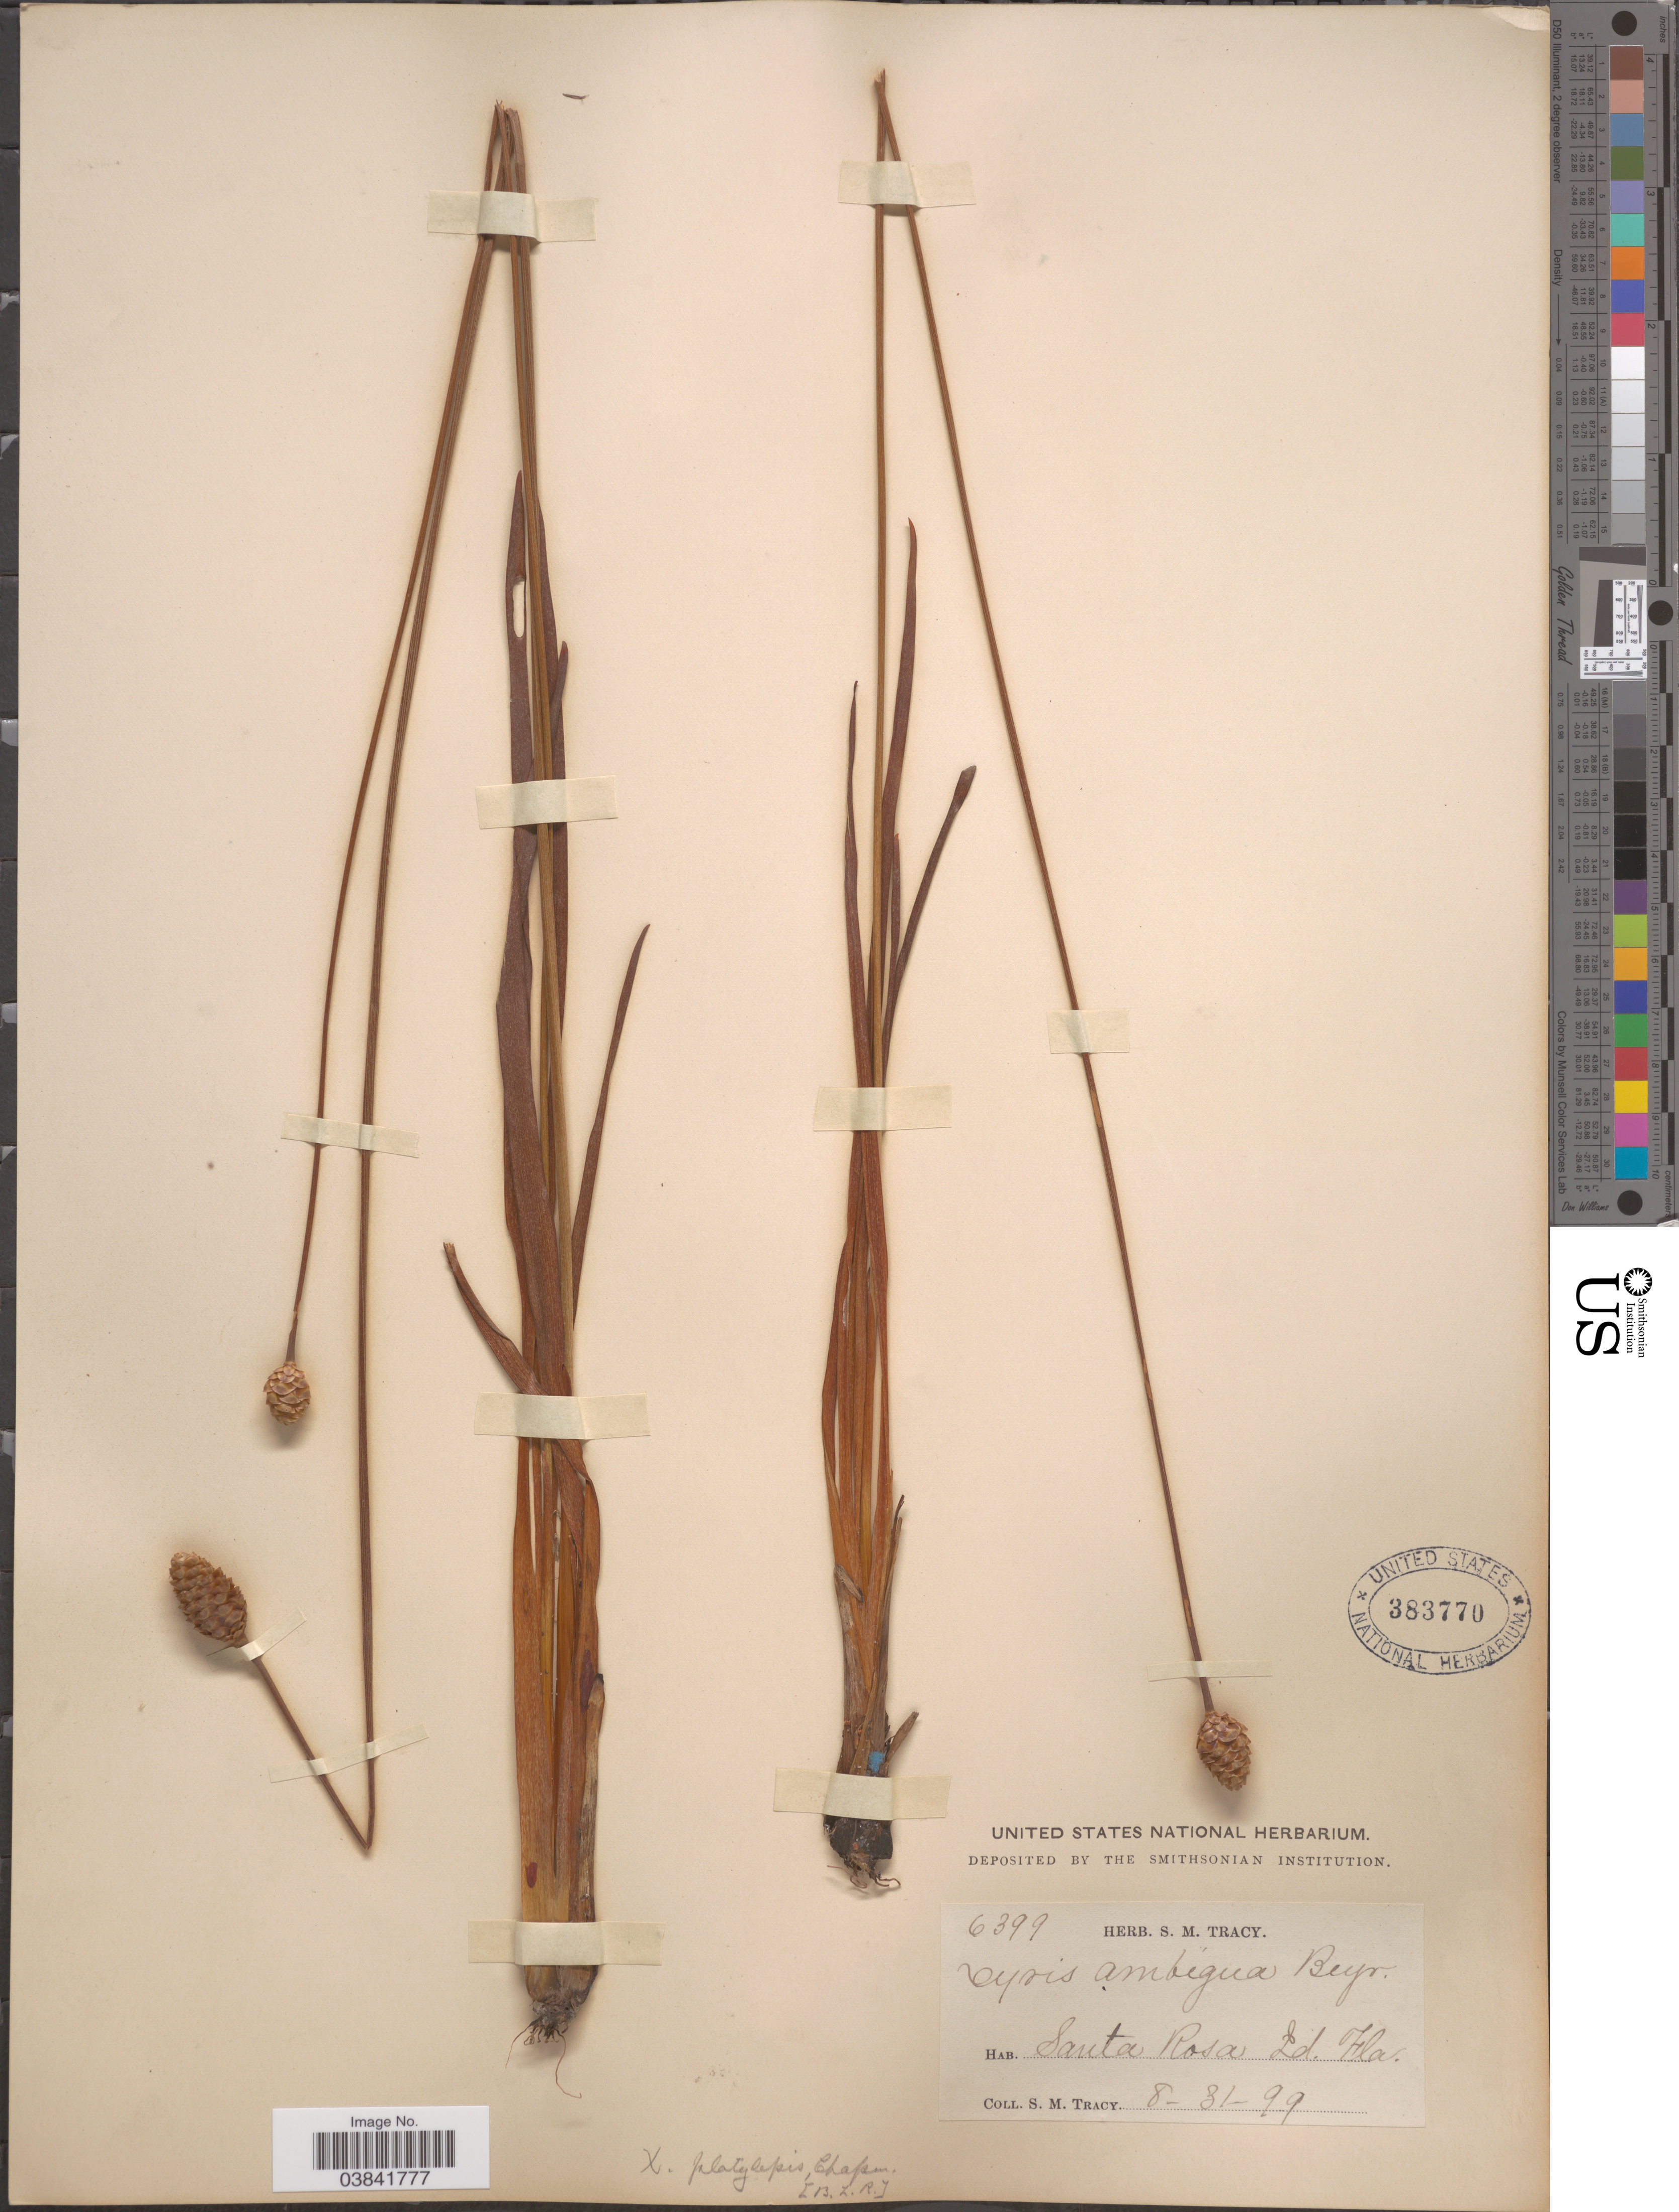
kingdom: Plantae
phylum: Tracheophyta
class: Liliopsida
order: Poales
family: Xyridaceae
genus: Xyris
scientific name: Xyris platylepis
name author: Chapm.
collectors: S. M. Tracy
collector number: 6399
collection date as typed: Transcribed d/m/y: 31/8/99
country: United States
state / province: Florida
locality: Santa Rosa Id.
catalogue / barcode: US 383770